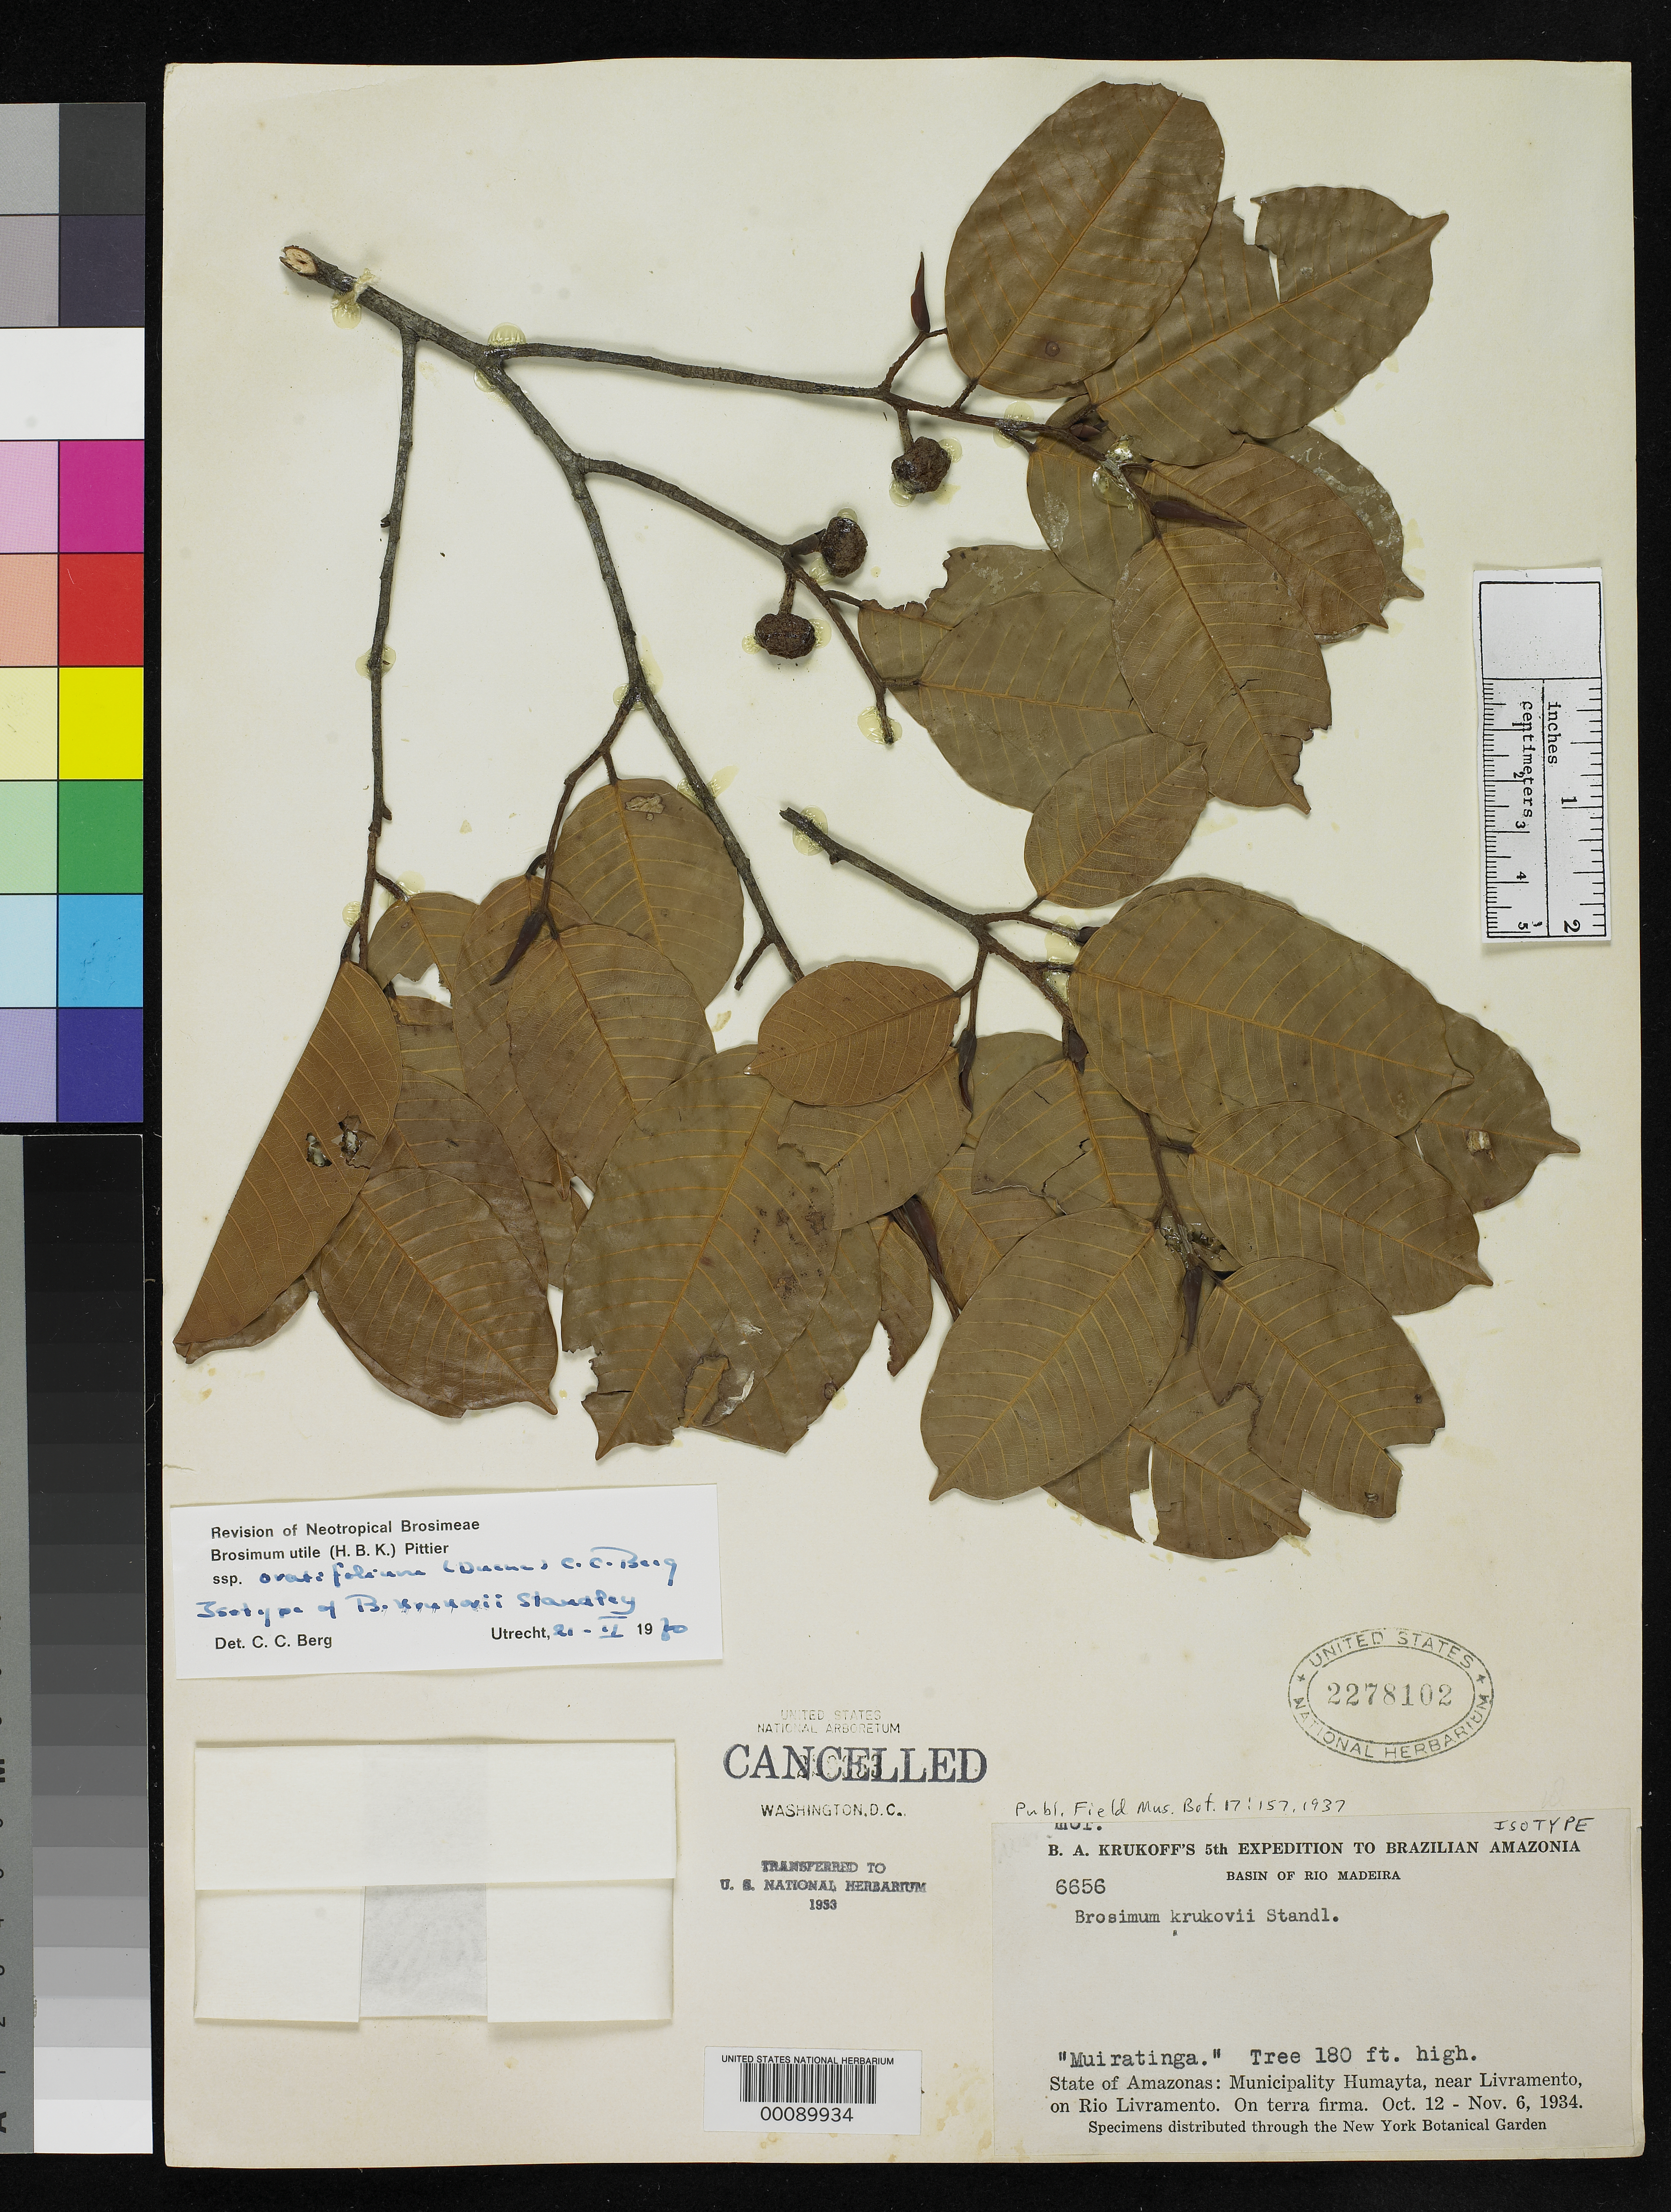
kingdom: Plantae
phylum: Tracheophyta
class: Magnoliopsida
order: Rosales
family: Moraceae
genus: Brosimum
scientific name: Brosimum krukovii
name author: Standl.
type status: Isotype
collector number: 6656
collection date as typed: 12 Oct 1934 to 06 Nov 1934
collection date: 1934-10-12/1934-11-06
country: Brazil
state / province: Amazonas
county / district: Humaitá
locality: Near Livramento, on Rio Livramento.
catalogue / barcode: US 2278102